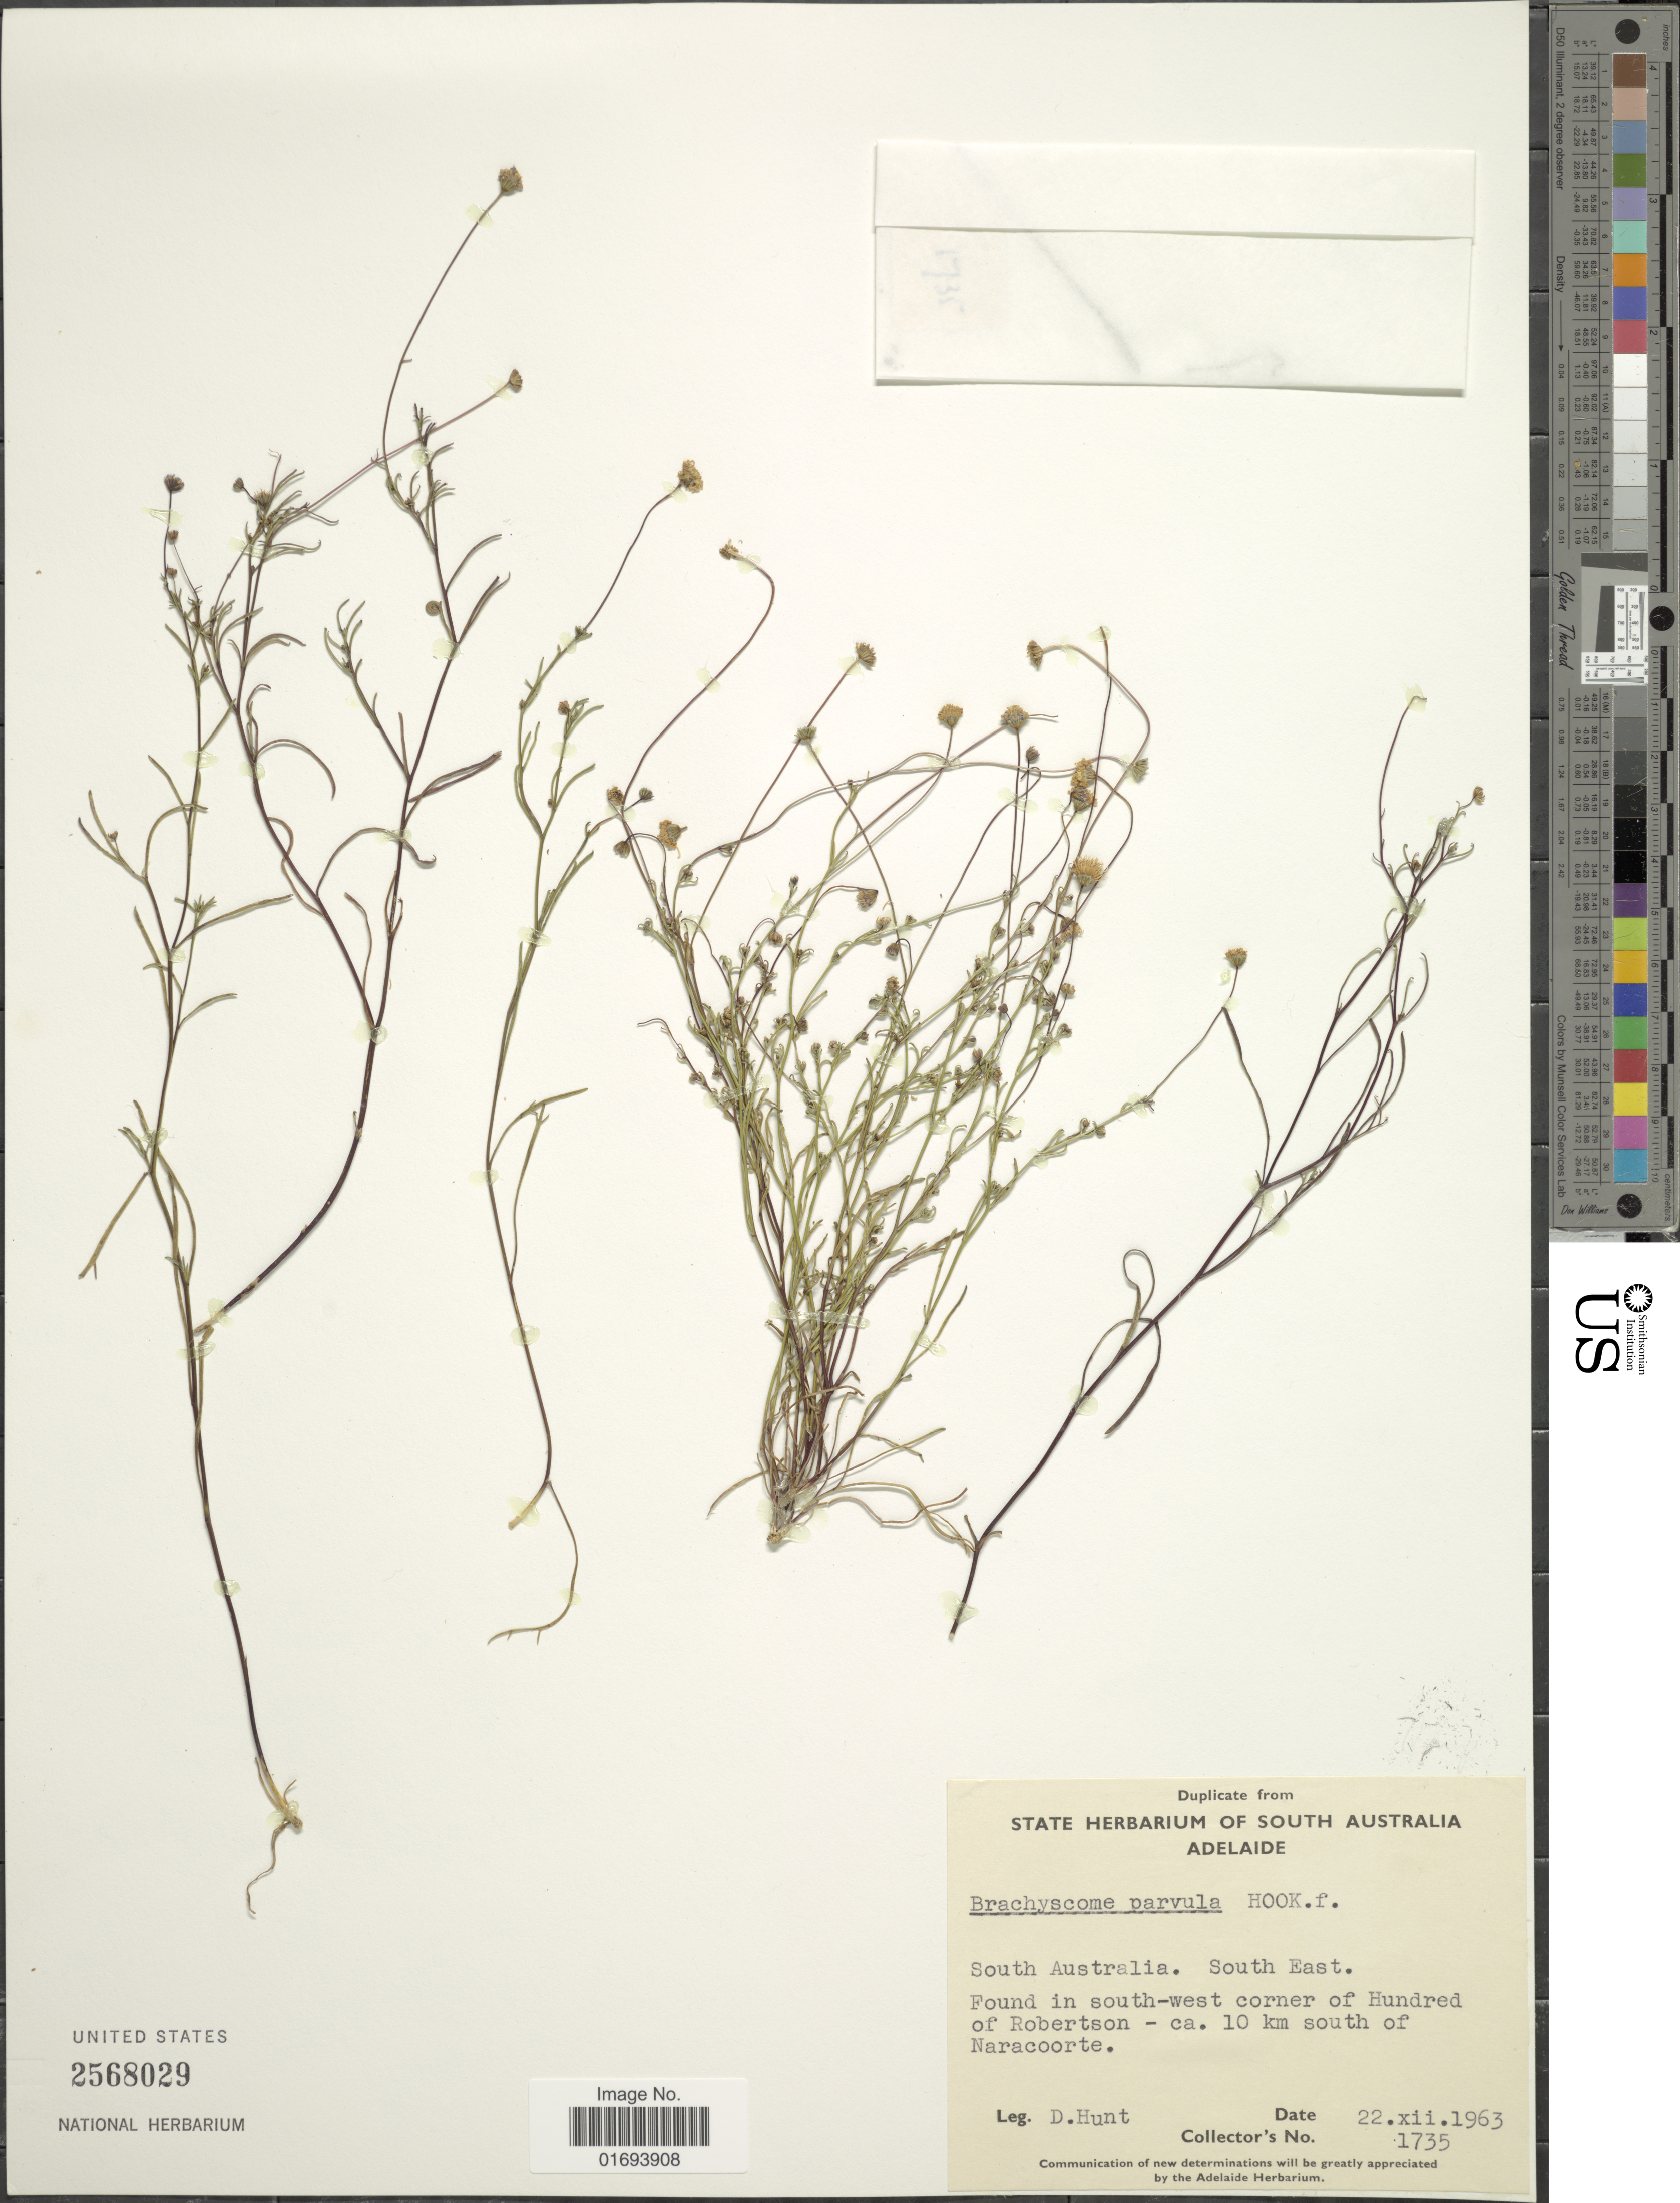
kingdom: Plantae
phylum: Tracheophyta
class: Magnoliopsida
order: Asterales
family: Asteraceae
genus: Brachyscome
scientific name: Brachyscome parvula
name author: Hook. f.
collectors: D. R. Hunt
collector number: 1735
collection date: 1963-12-22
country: Australia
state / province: South Australia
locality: South Australia. South East. Found in south-west corner of Hundred of Robertson-ca. 10 km south of Naracoorte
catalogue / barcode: US 2568029